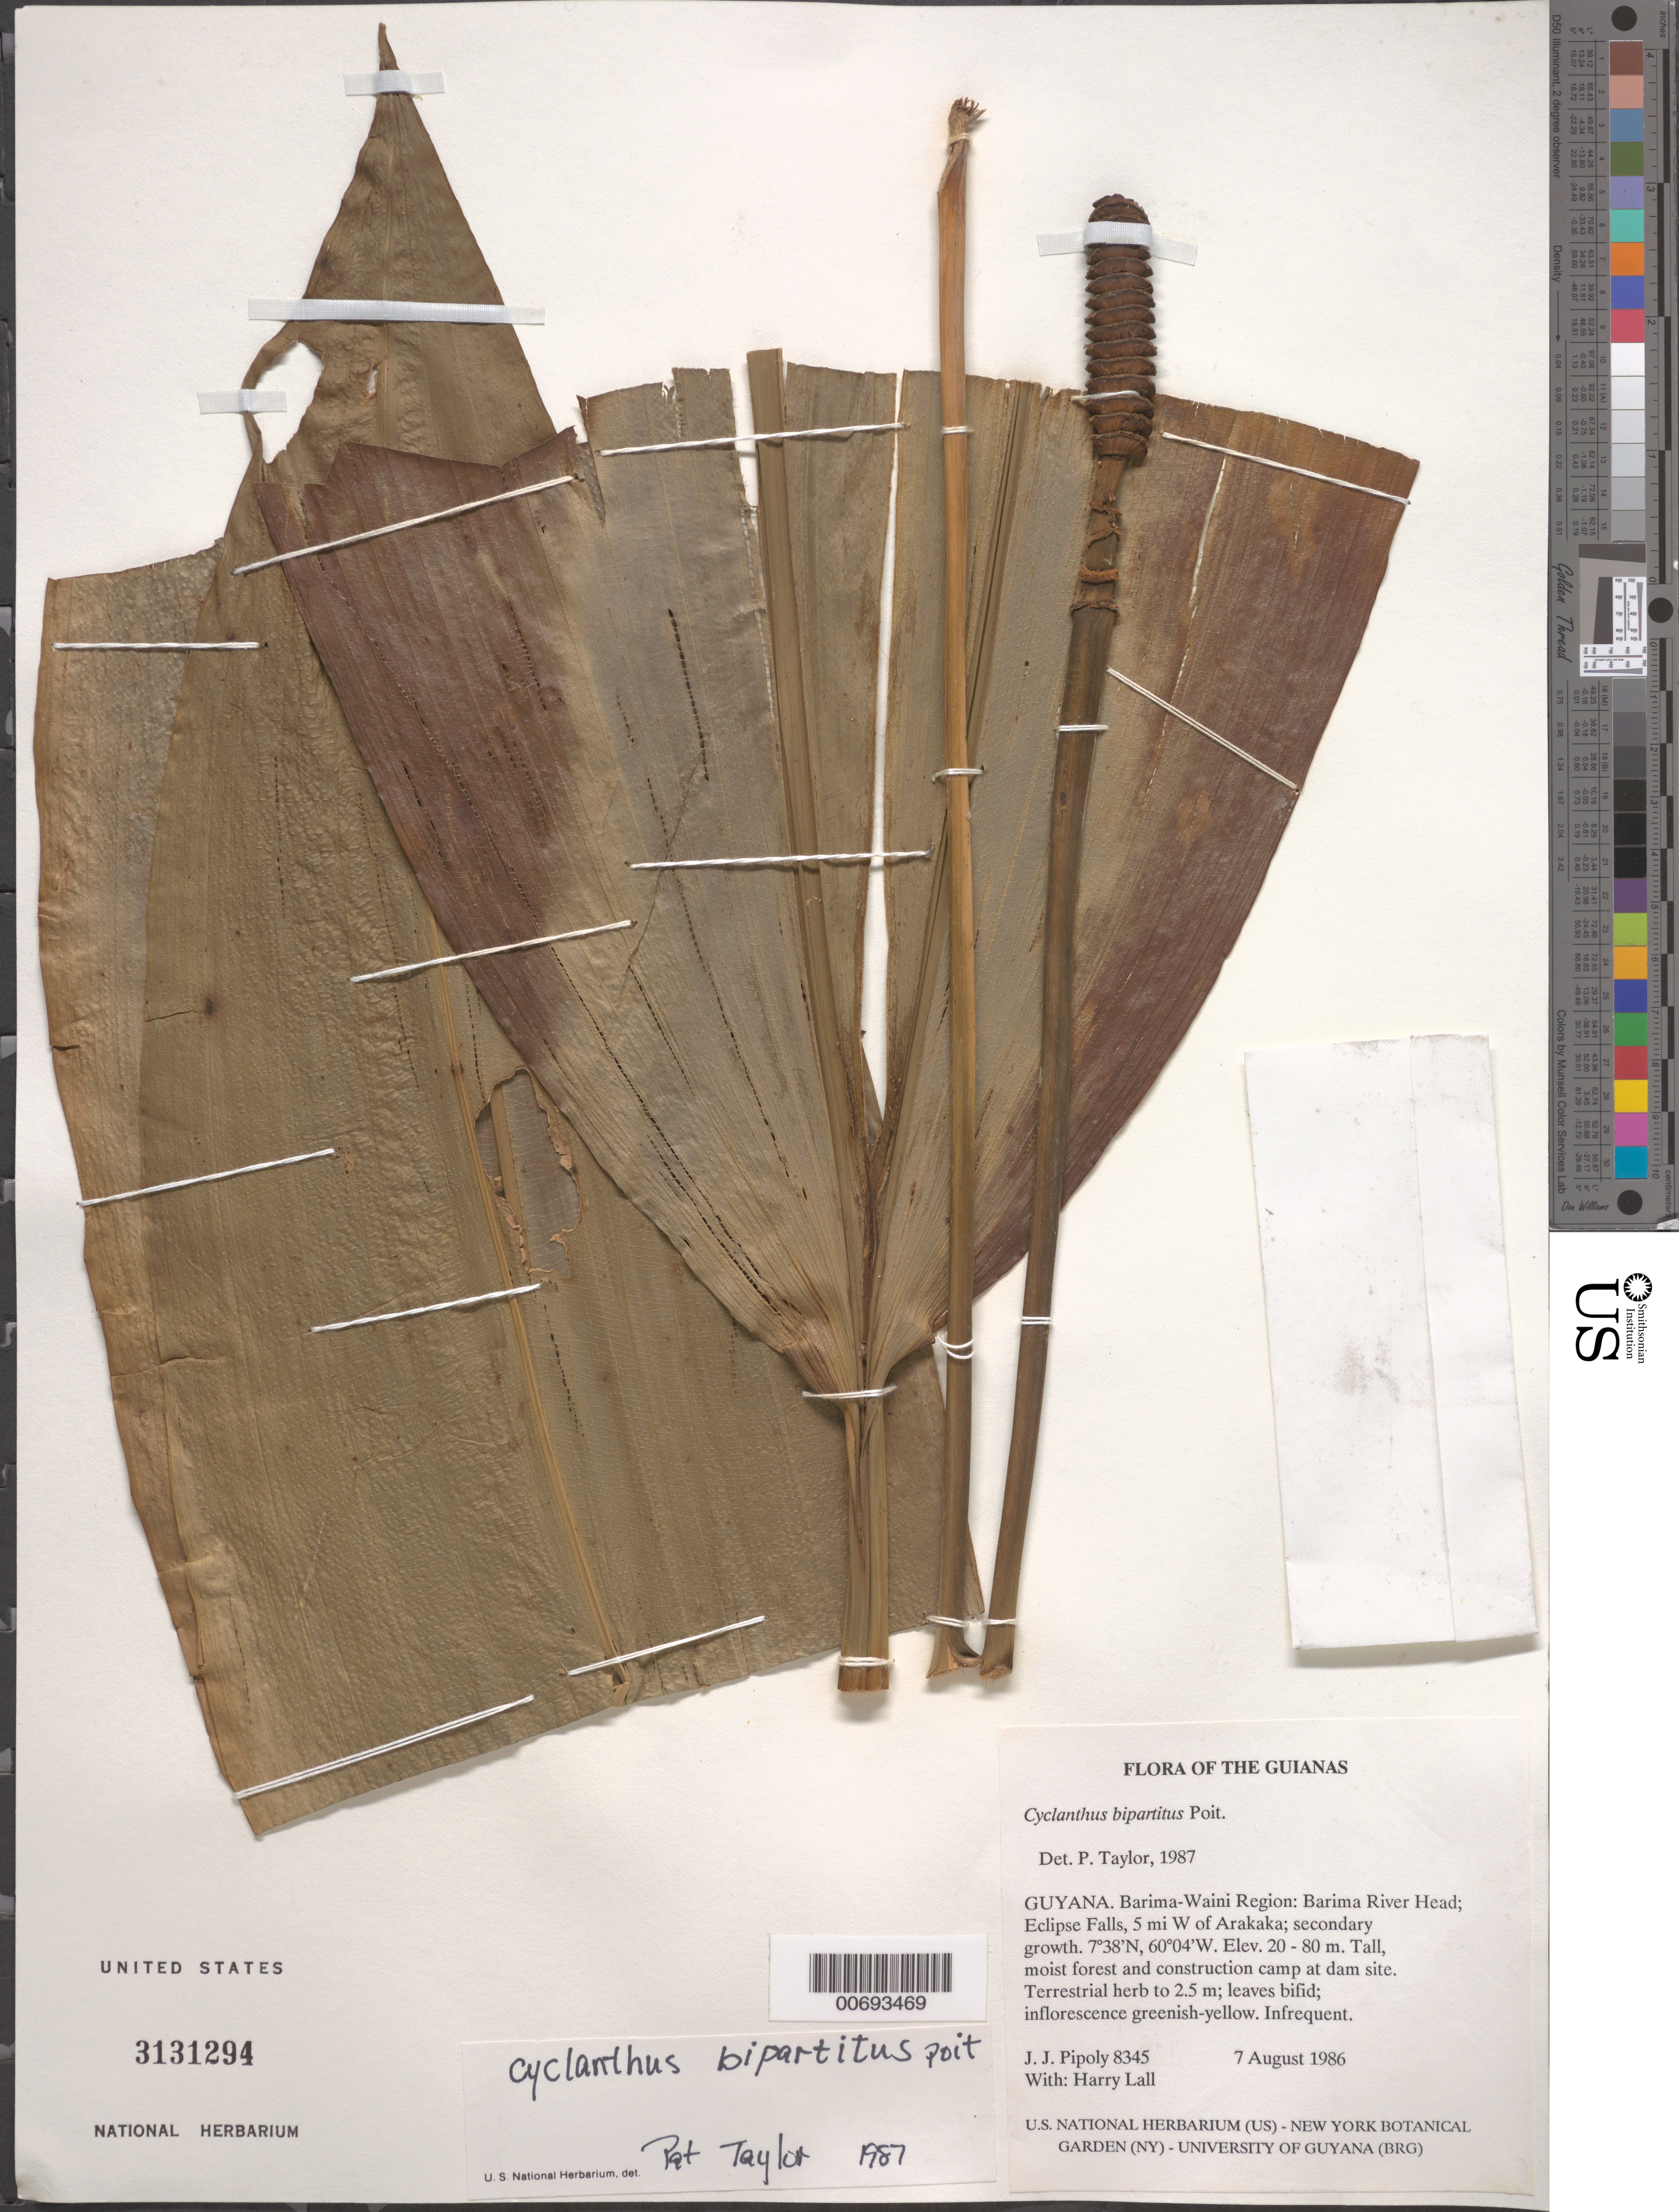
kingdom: Plantae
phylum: Tracheophyta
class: Liliopsida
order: Pandanales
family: Cyclanthaceae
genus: Cyclanthus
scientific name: Cyclanthus bipartitus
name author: Poit. ex A. Rich.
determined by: Taylor, P.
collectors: J. J. Pipoly & H. Lall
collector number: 8345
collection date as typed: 7 August 1986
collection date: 1986-08-07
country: Guyana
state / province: Barima-Waini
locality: Barima River head; Eclipse Falls, 5 mi W of Arakaka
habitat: Secondary growth, tall moist forest and construction camp at dam site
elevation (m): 20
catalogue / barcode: US 3131294